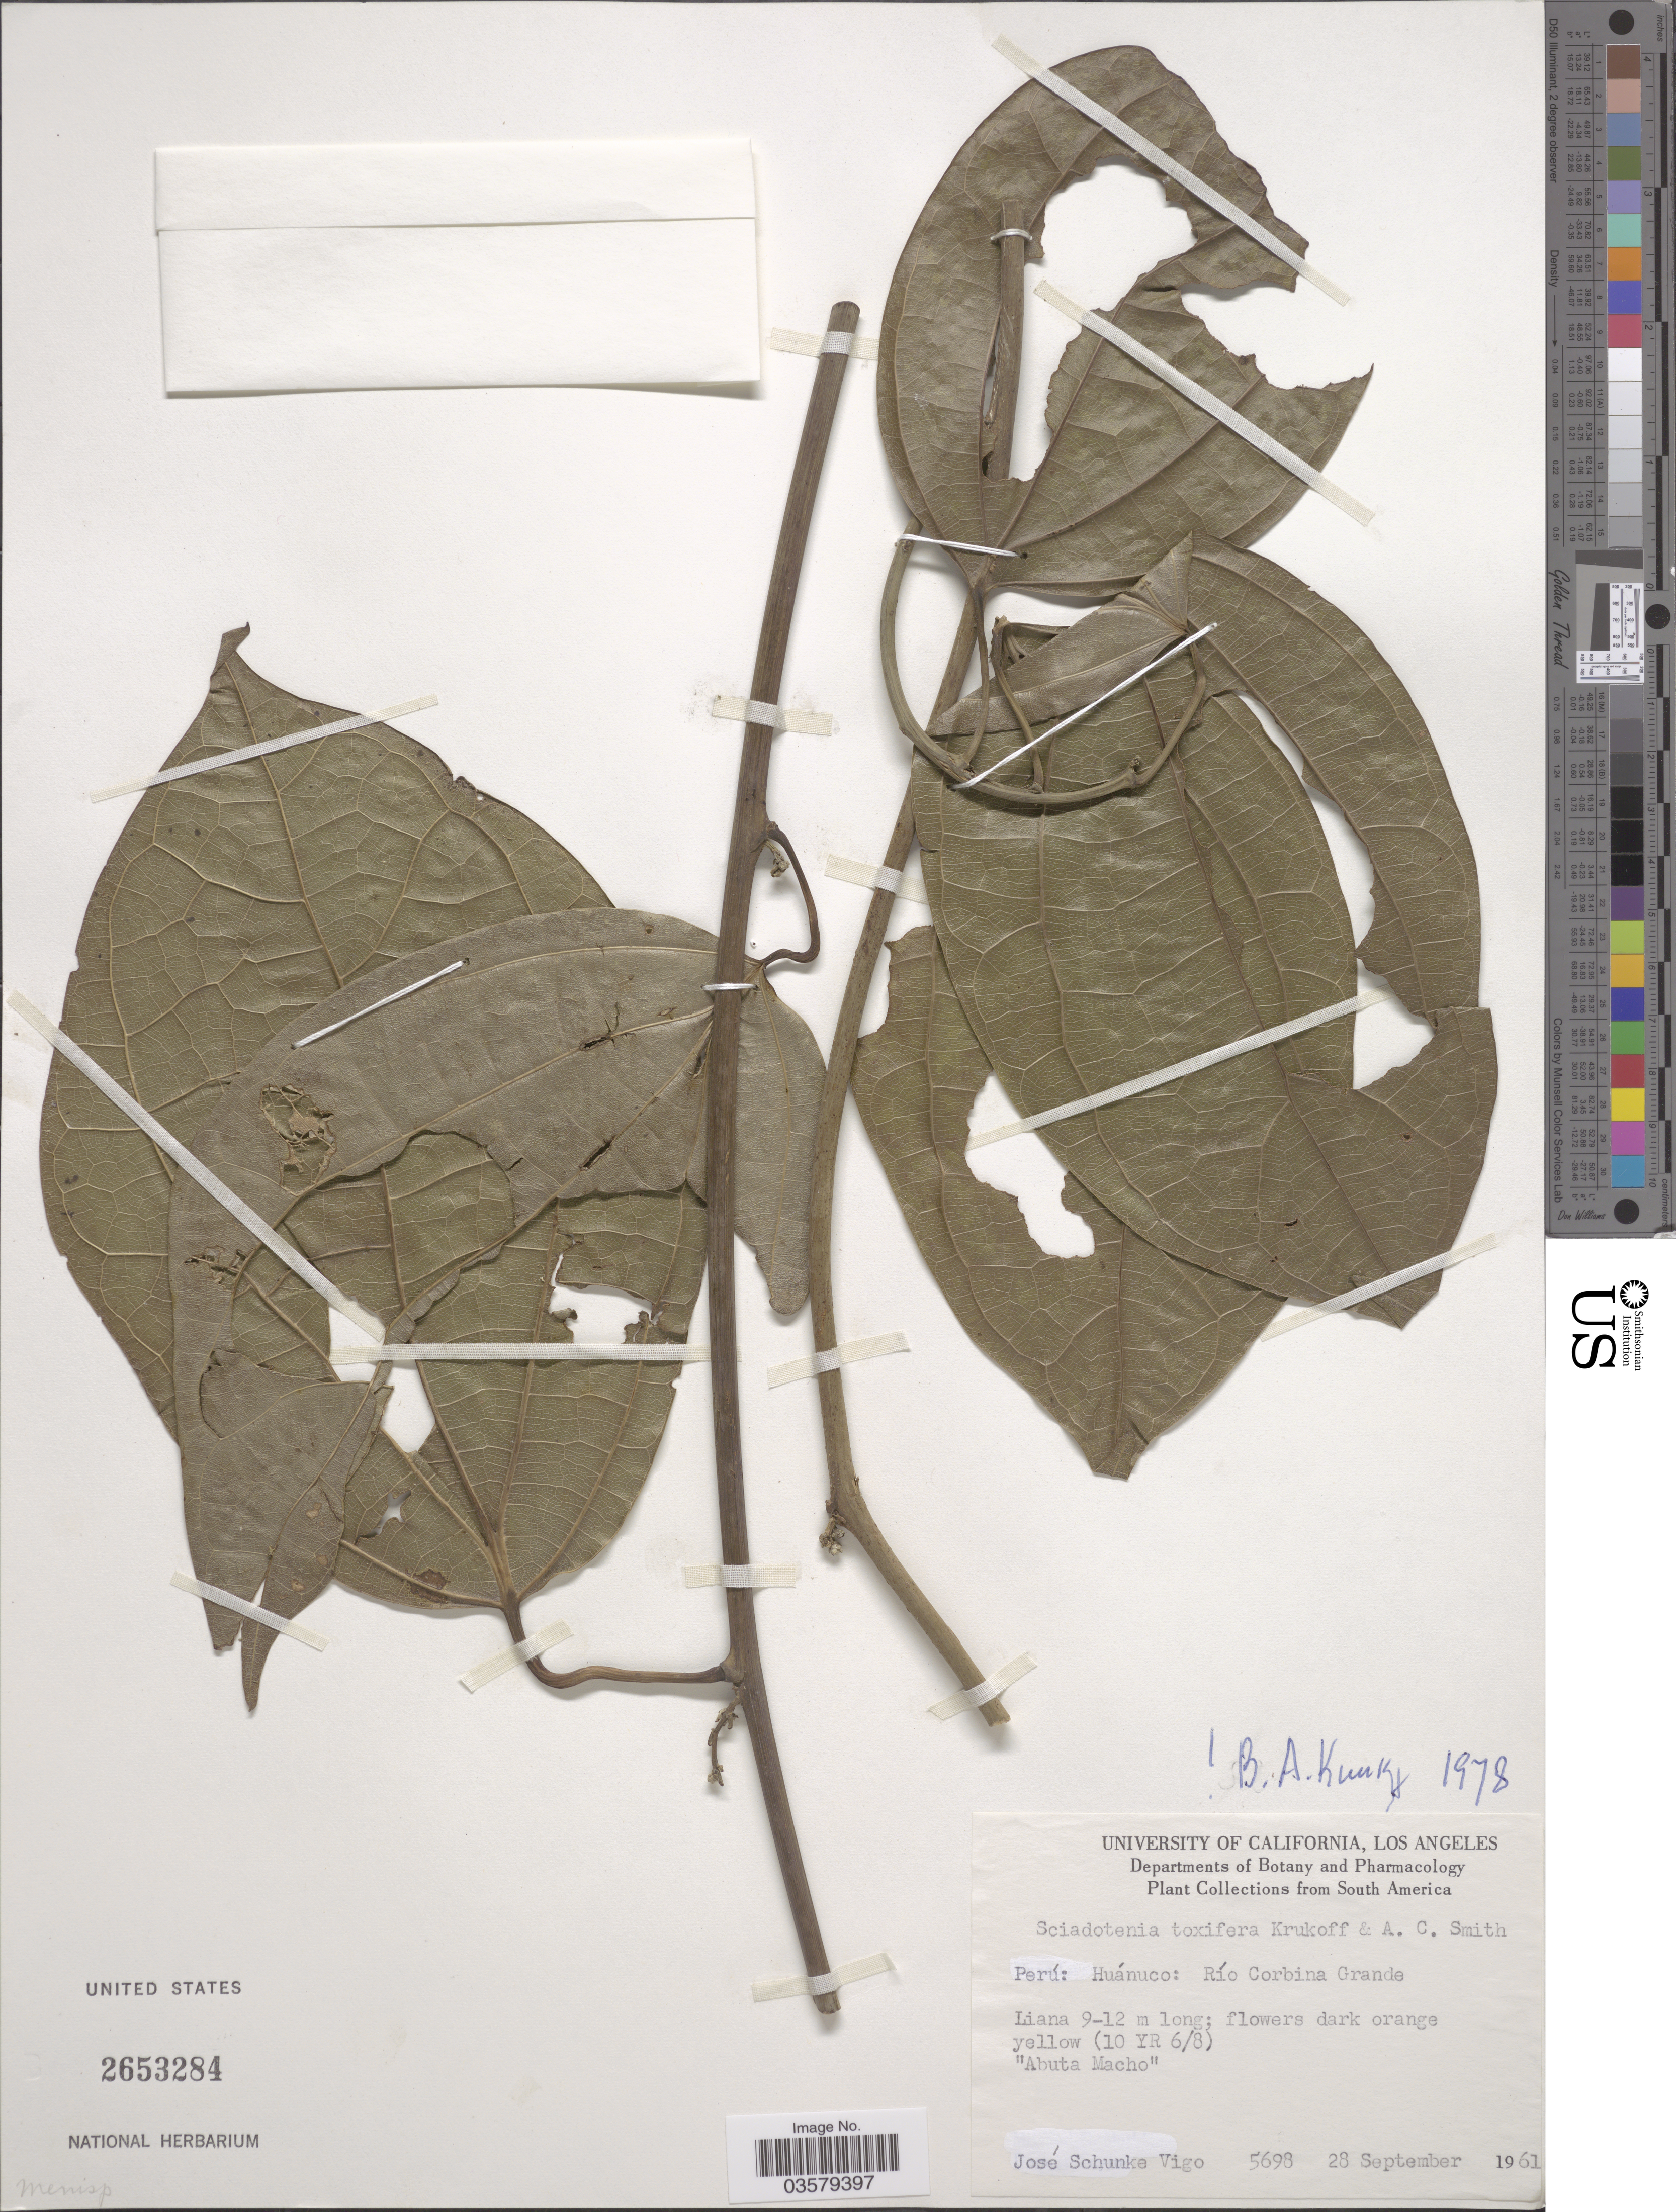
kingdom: Plantae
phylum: Tracheophyta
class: Magnoliopsida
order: Ranunculales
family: Menispermaceae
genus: Sciadotenia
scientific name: Sciadotenia toxifera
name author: Krukoff & A.C. Sm.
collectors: J. Schunke Vigo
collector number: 5698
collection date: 1961-09-28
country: Peru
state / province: Huánuco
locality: Río Corbina Grande.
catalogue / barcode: US 2653284